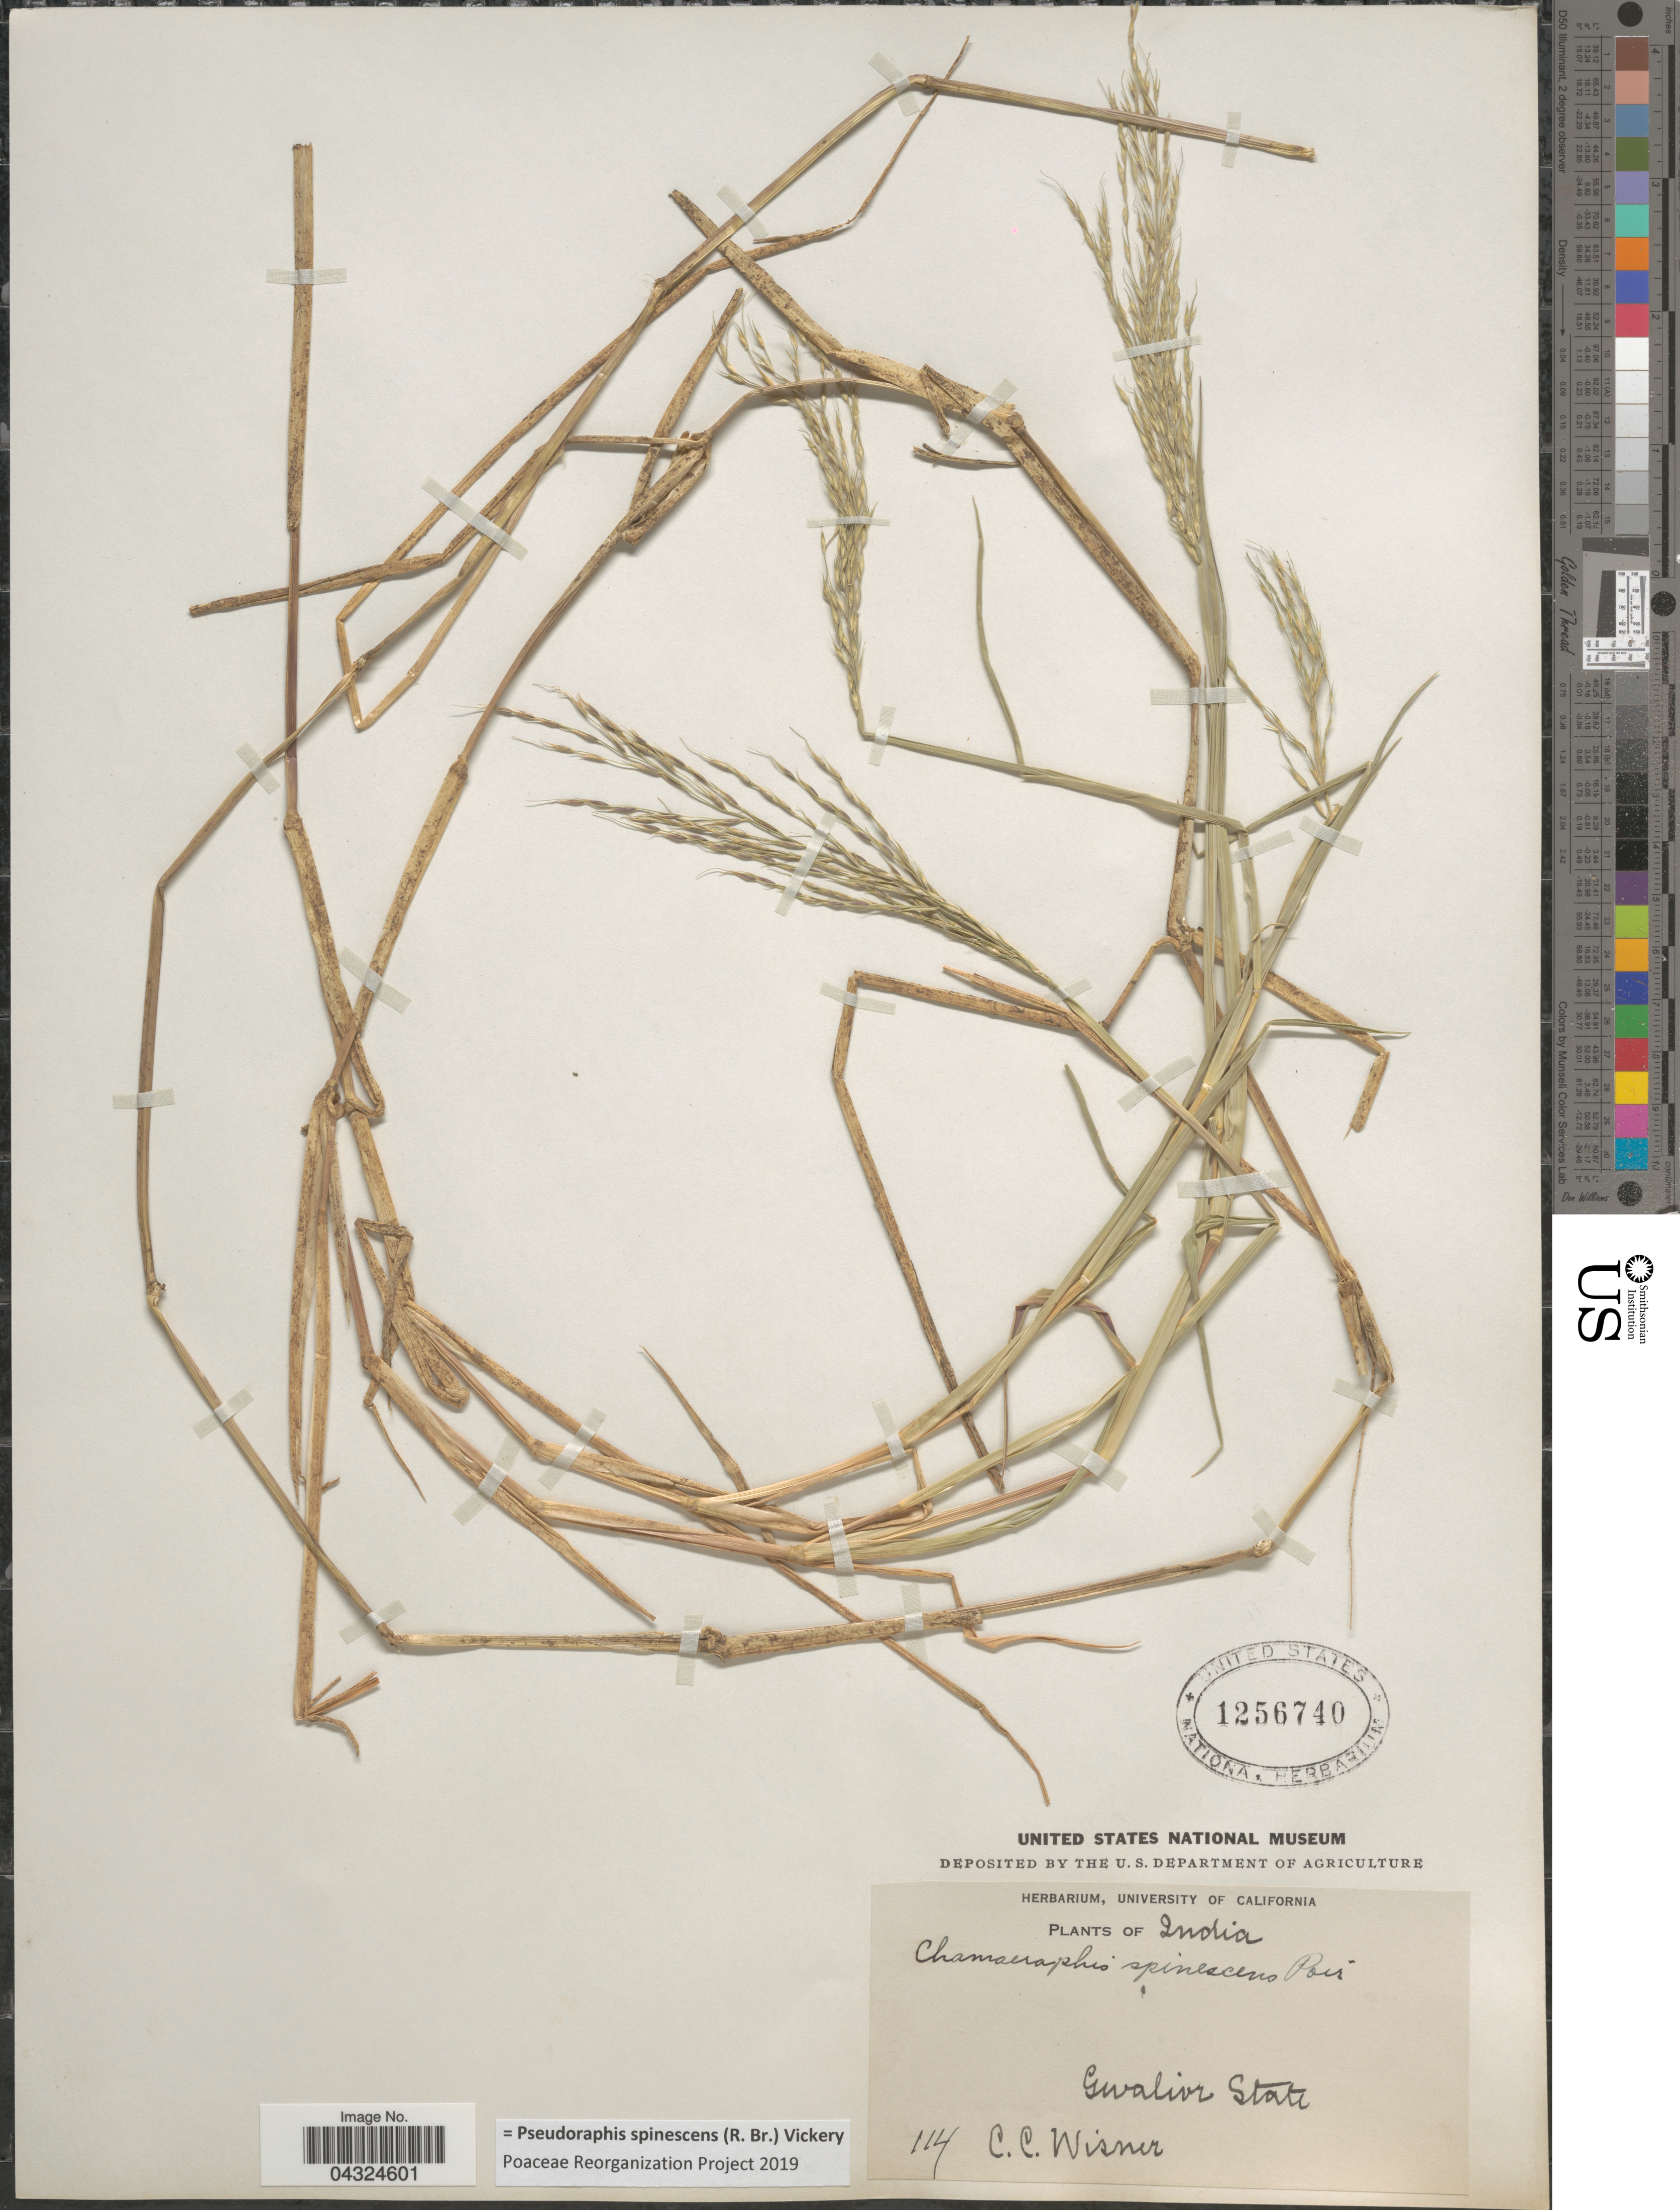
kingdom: Plantae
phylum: Tracheophyta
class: Liliopsida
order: Poales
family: Poaceae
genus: Pseudoraphis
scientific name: Pseudoraphis spinescens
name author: (R. Br.) Vickery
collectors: C. Wisner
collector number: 114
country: India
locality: Gwalior State.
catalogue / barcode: US 1256740